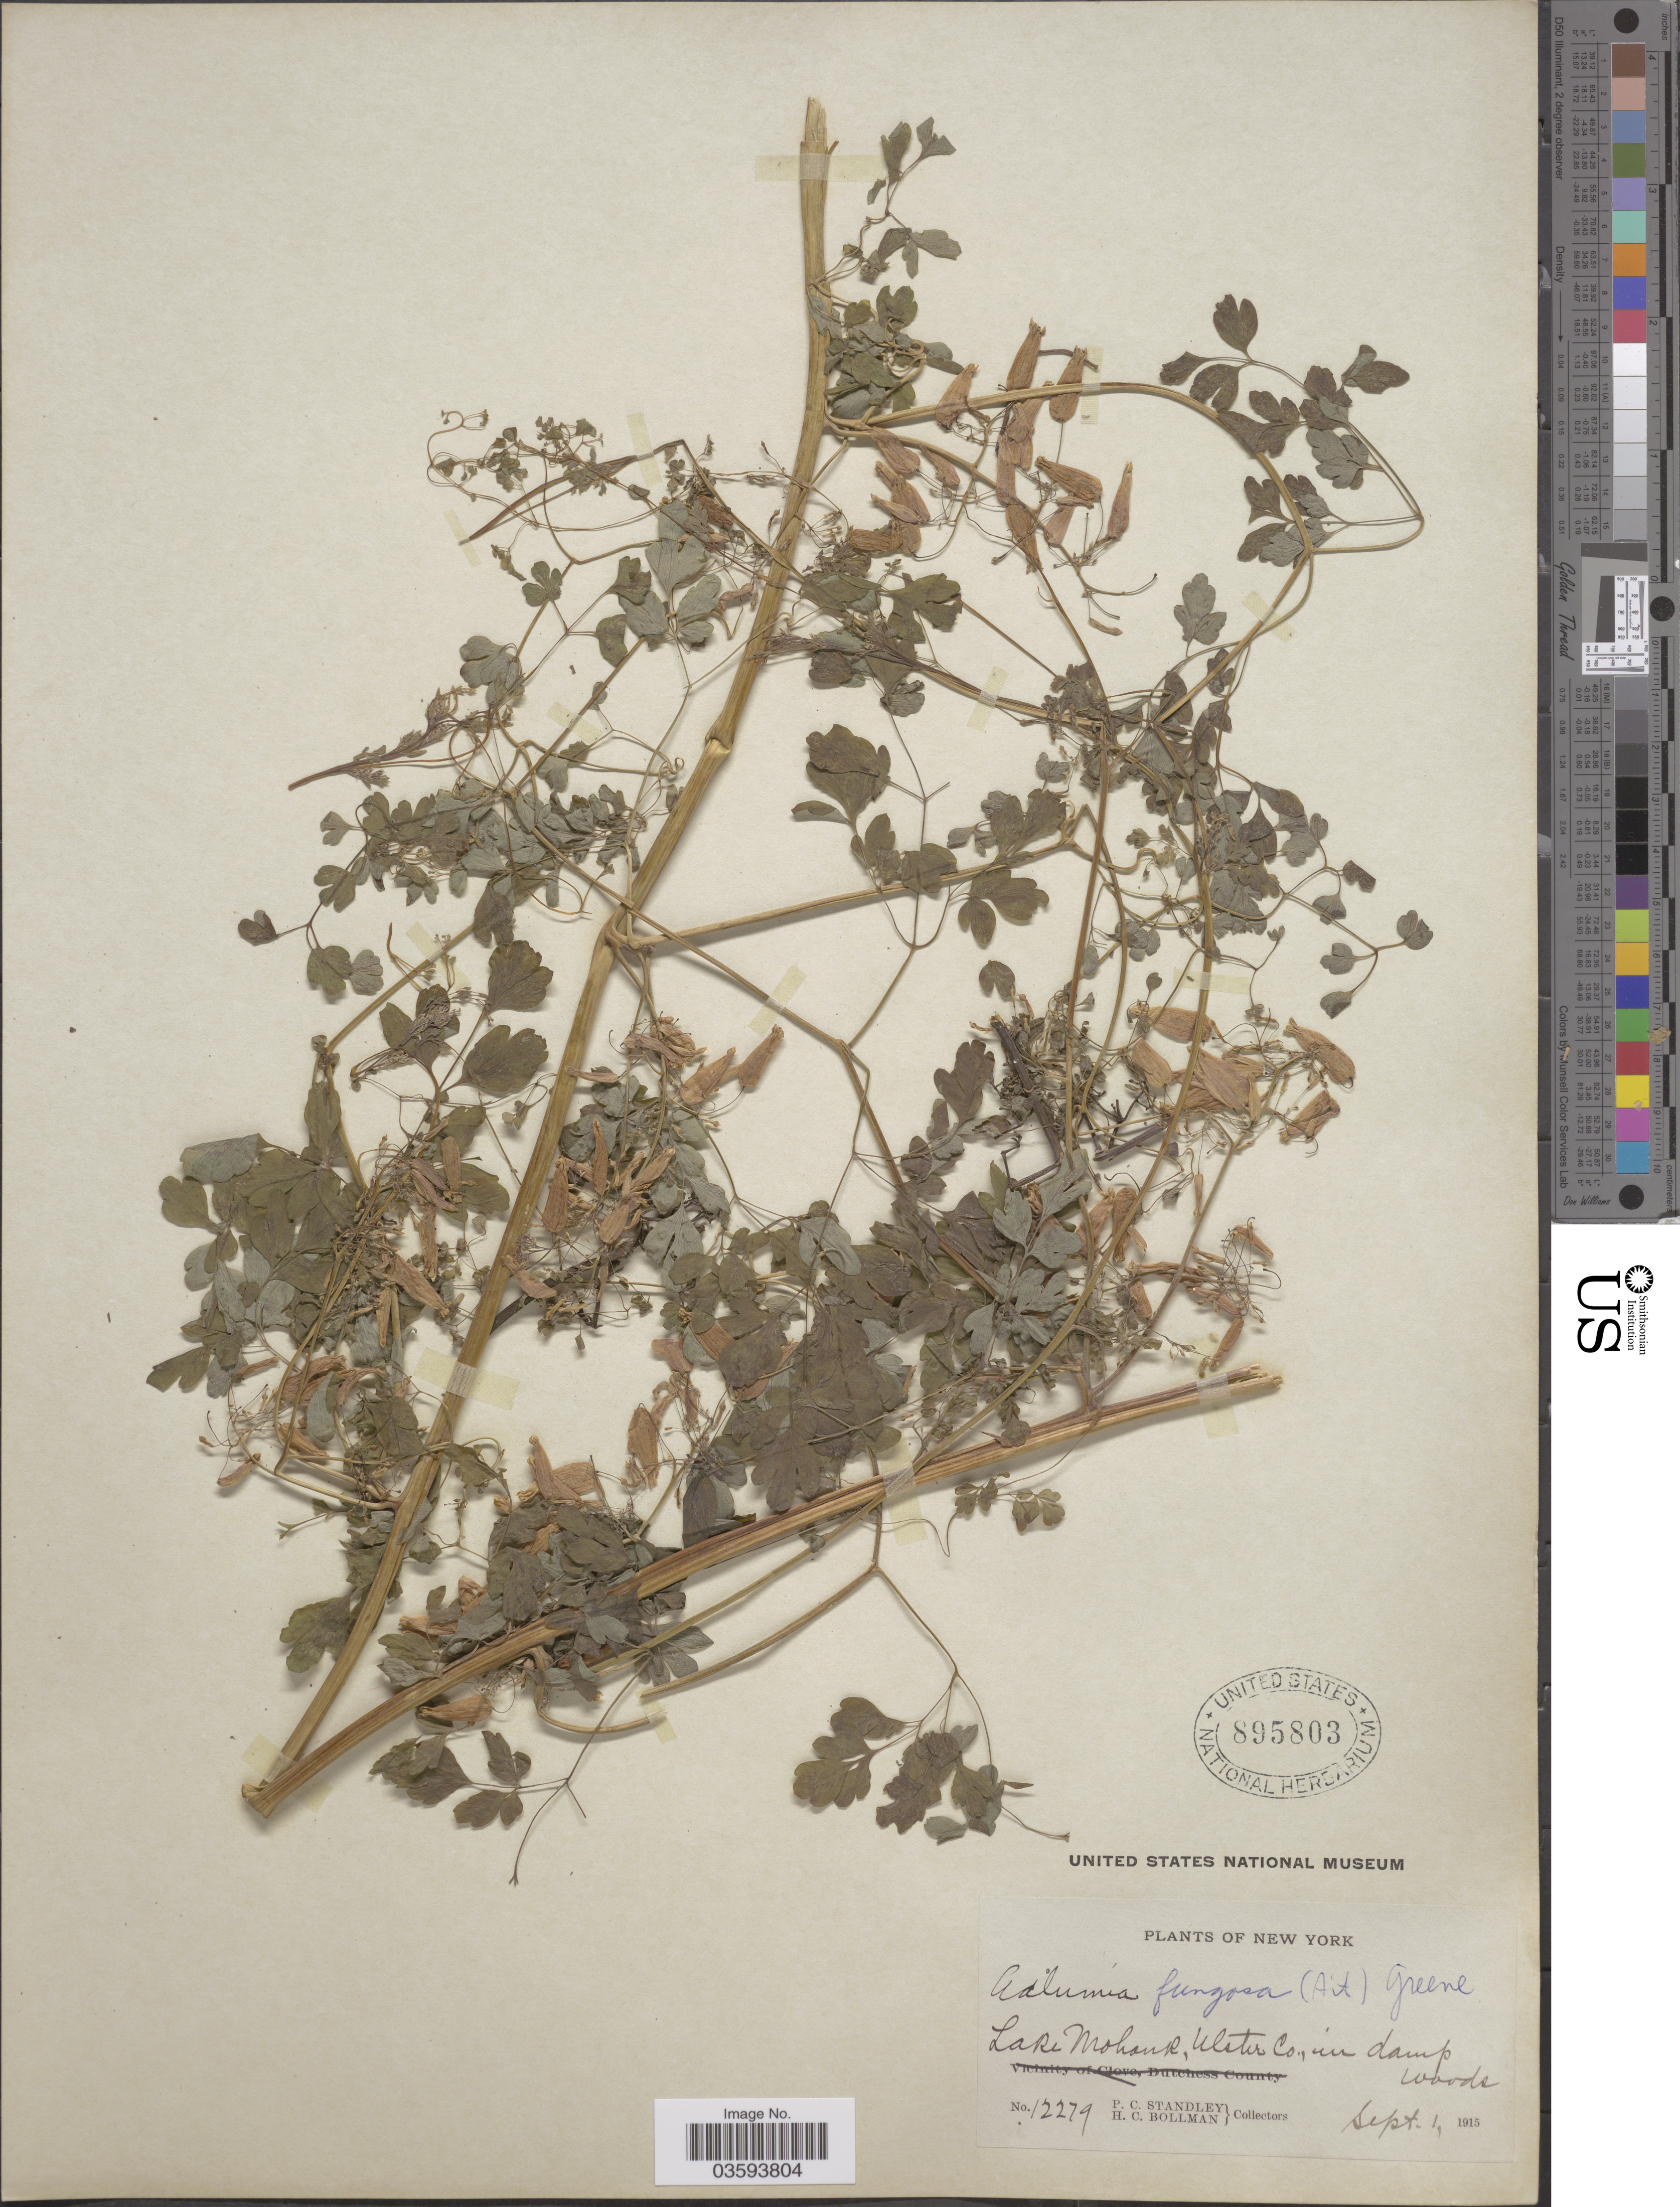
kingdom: Plantae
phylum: Tracheophyta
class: Magnoliopsida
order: Ranunculales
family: Papaveraceae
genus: Adlumia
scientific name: Adlumia fungosa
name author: (Aiton) Greene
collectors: P. C. Standley & H. C. Bollman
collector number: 12279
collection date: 1915-09-01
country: United States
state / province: New York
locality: Lake Mohank, Ulster Co.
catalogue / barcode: US 895803